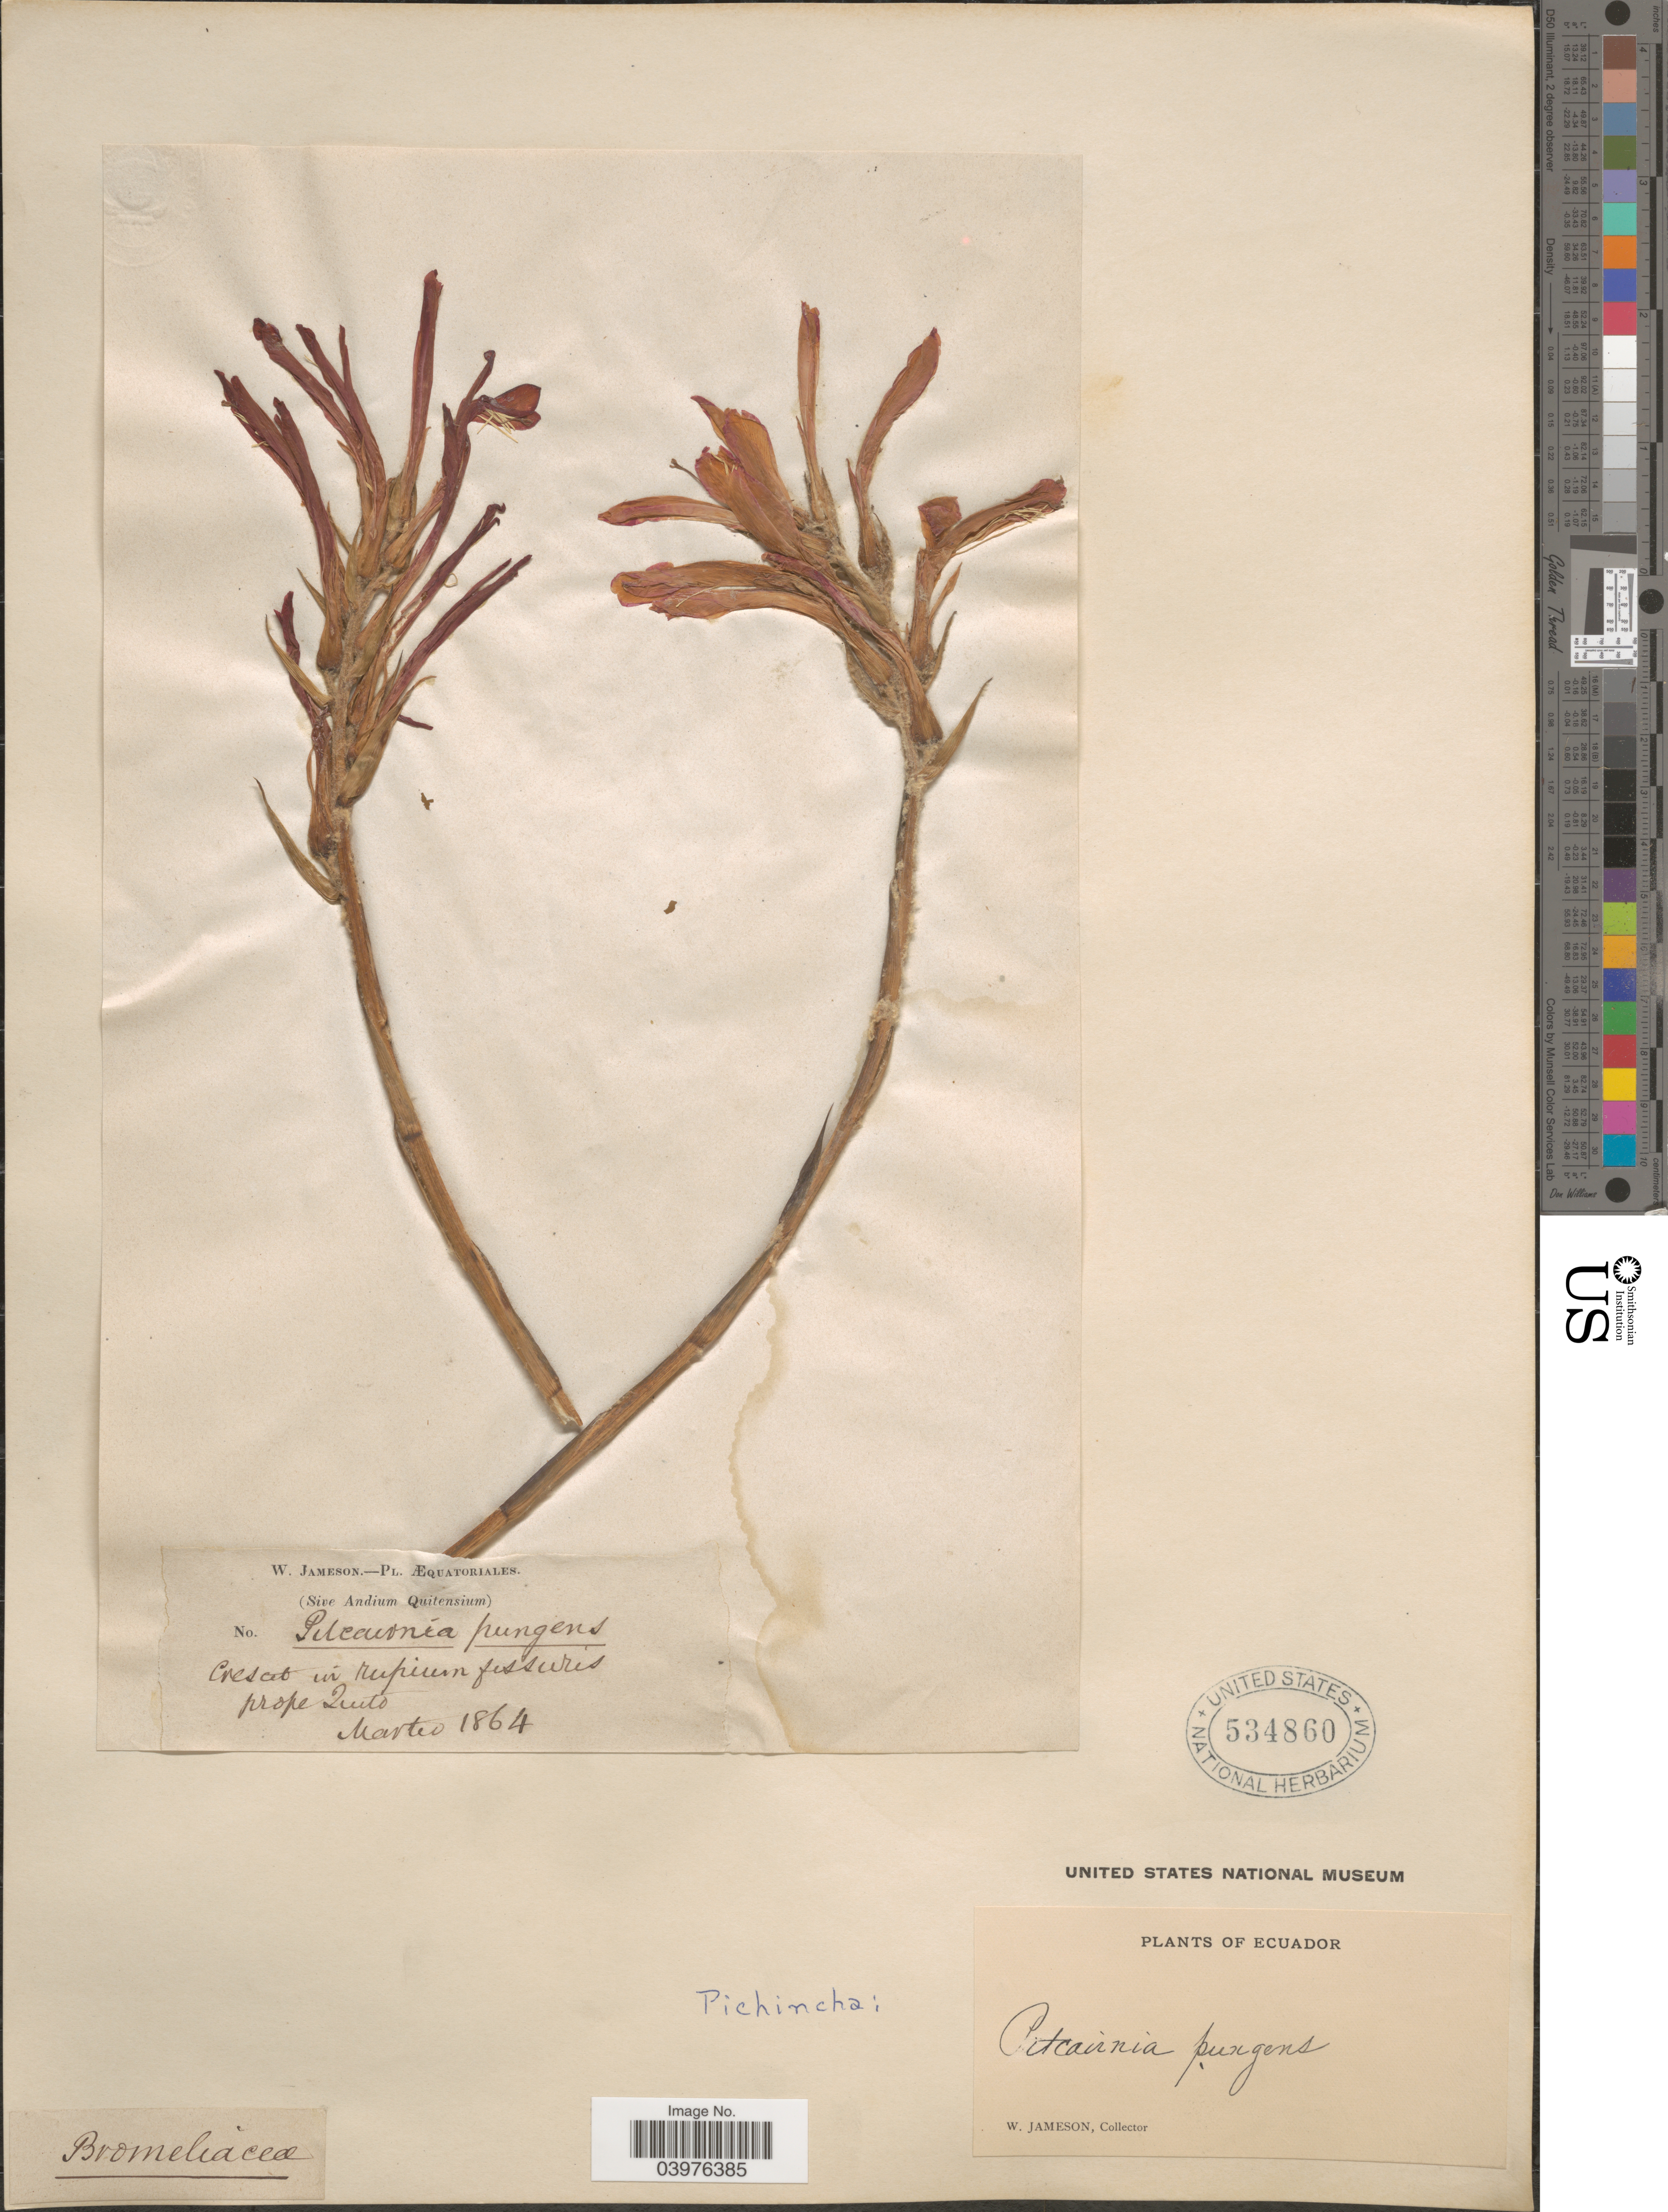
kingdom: Plantae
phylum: Tracheophyta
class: Liliopsida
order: Poales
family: Bromeliaceae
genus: Pitcairnia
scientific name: Pitcairnia pungens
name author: Kunth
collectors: W. Jameson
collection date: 1864-03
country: Ecuador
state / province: Pichincha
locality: Crescit in rupium fissuris prope Quito.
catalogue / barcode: US 534860